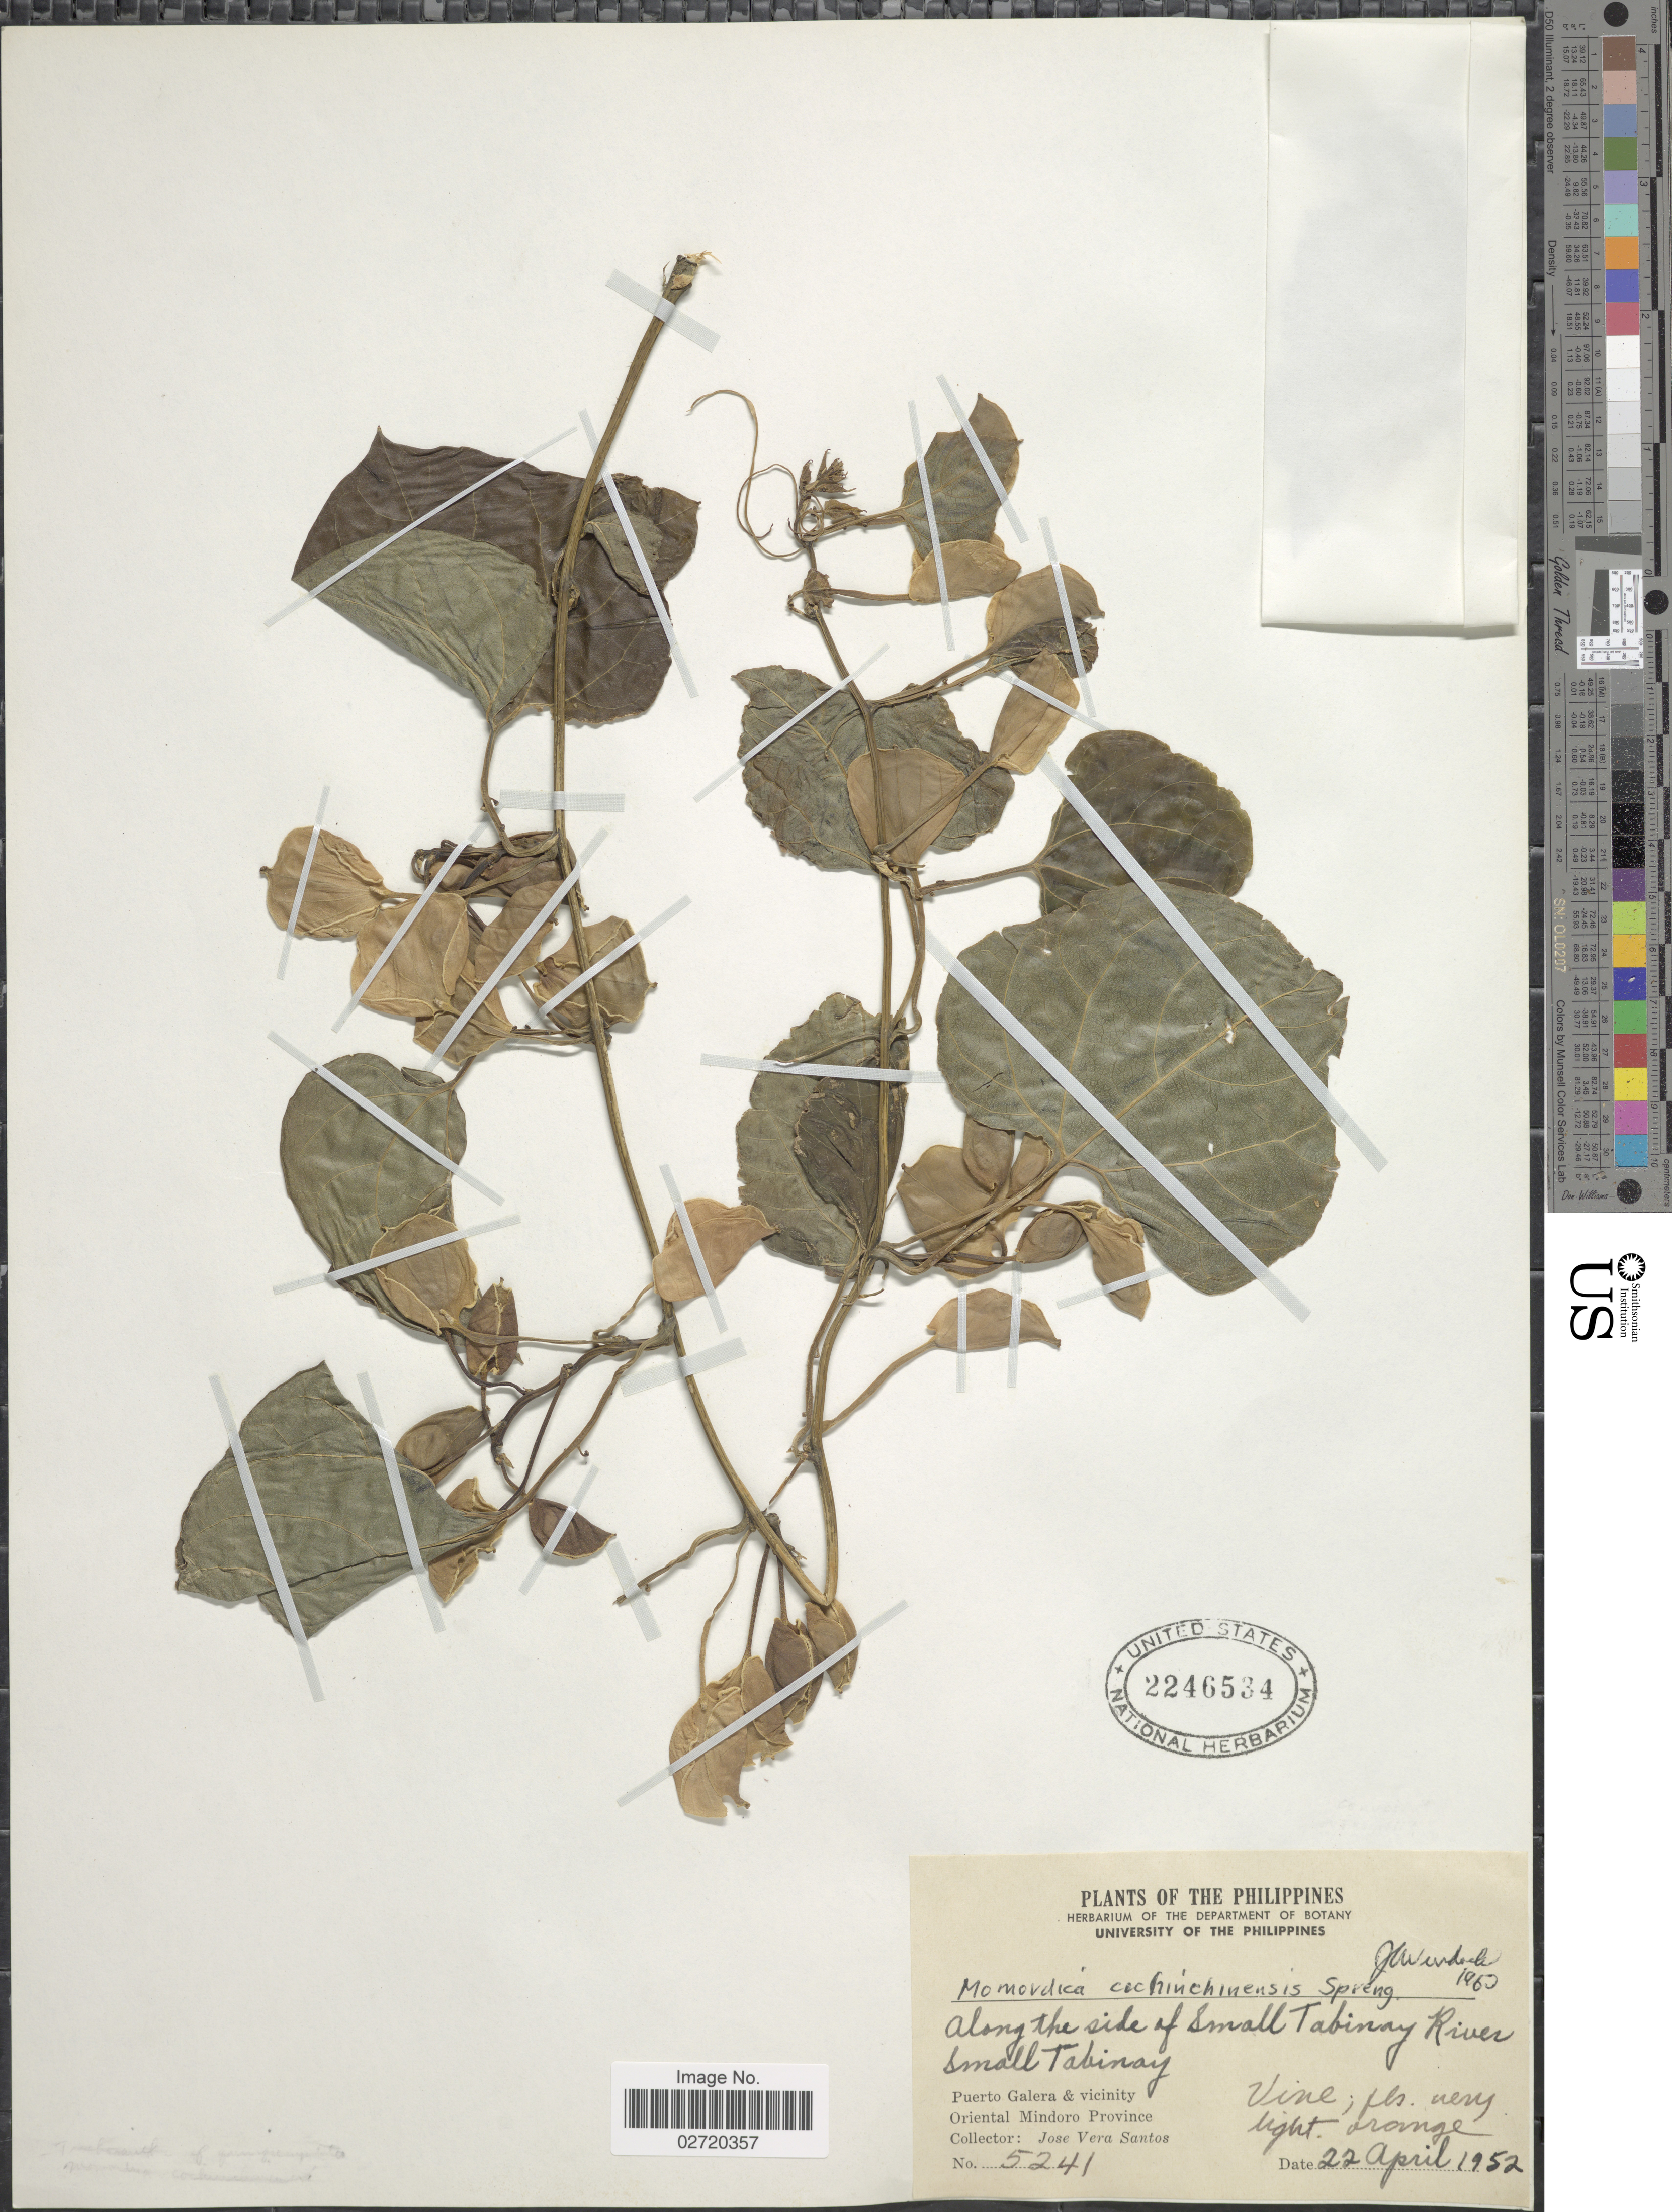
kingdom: Plantae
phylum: Tracheophyta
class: Magnoliopsida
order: Cucurbitales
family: Cucurbitaceae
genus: Momordica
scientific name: Momordica cochinchinensis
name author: (Lour.) Spreng.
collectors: J. V. Santos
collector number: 5241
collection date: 1952-04-22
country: Philippines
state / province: Mimaropa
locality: Puerto Galera & vicinity, Oriental Mindoro Province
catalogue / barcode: US 2246534